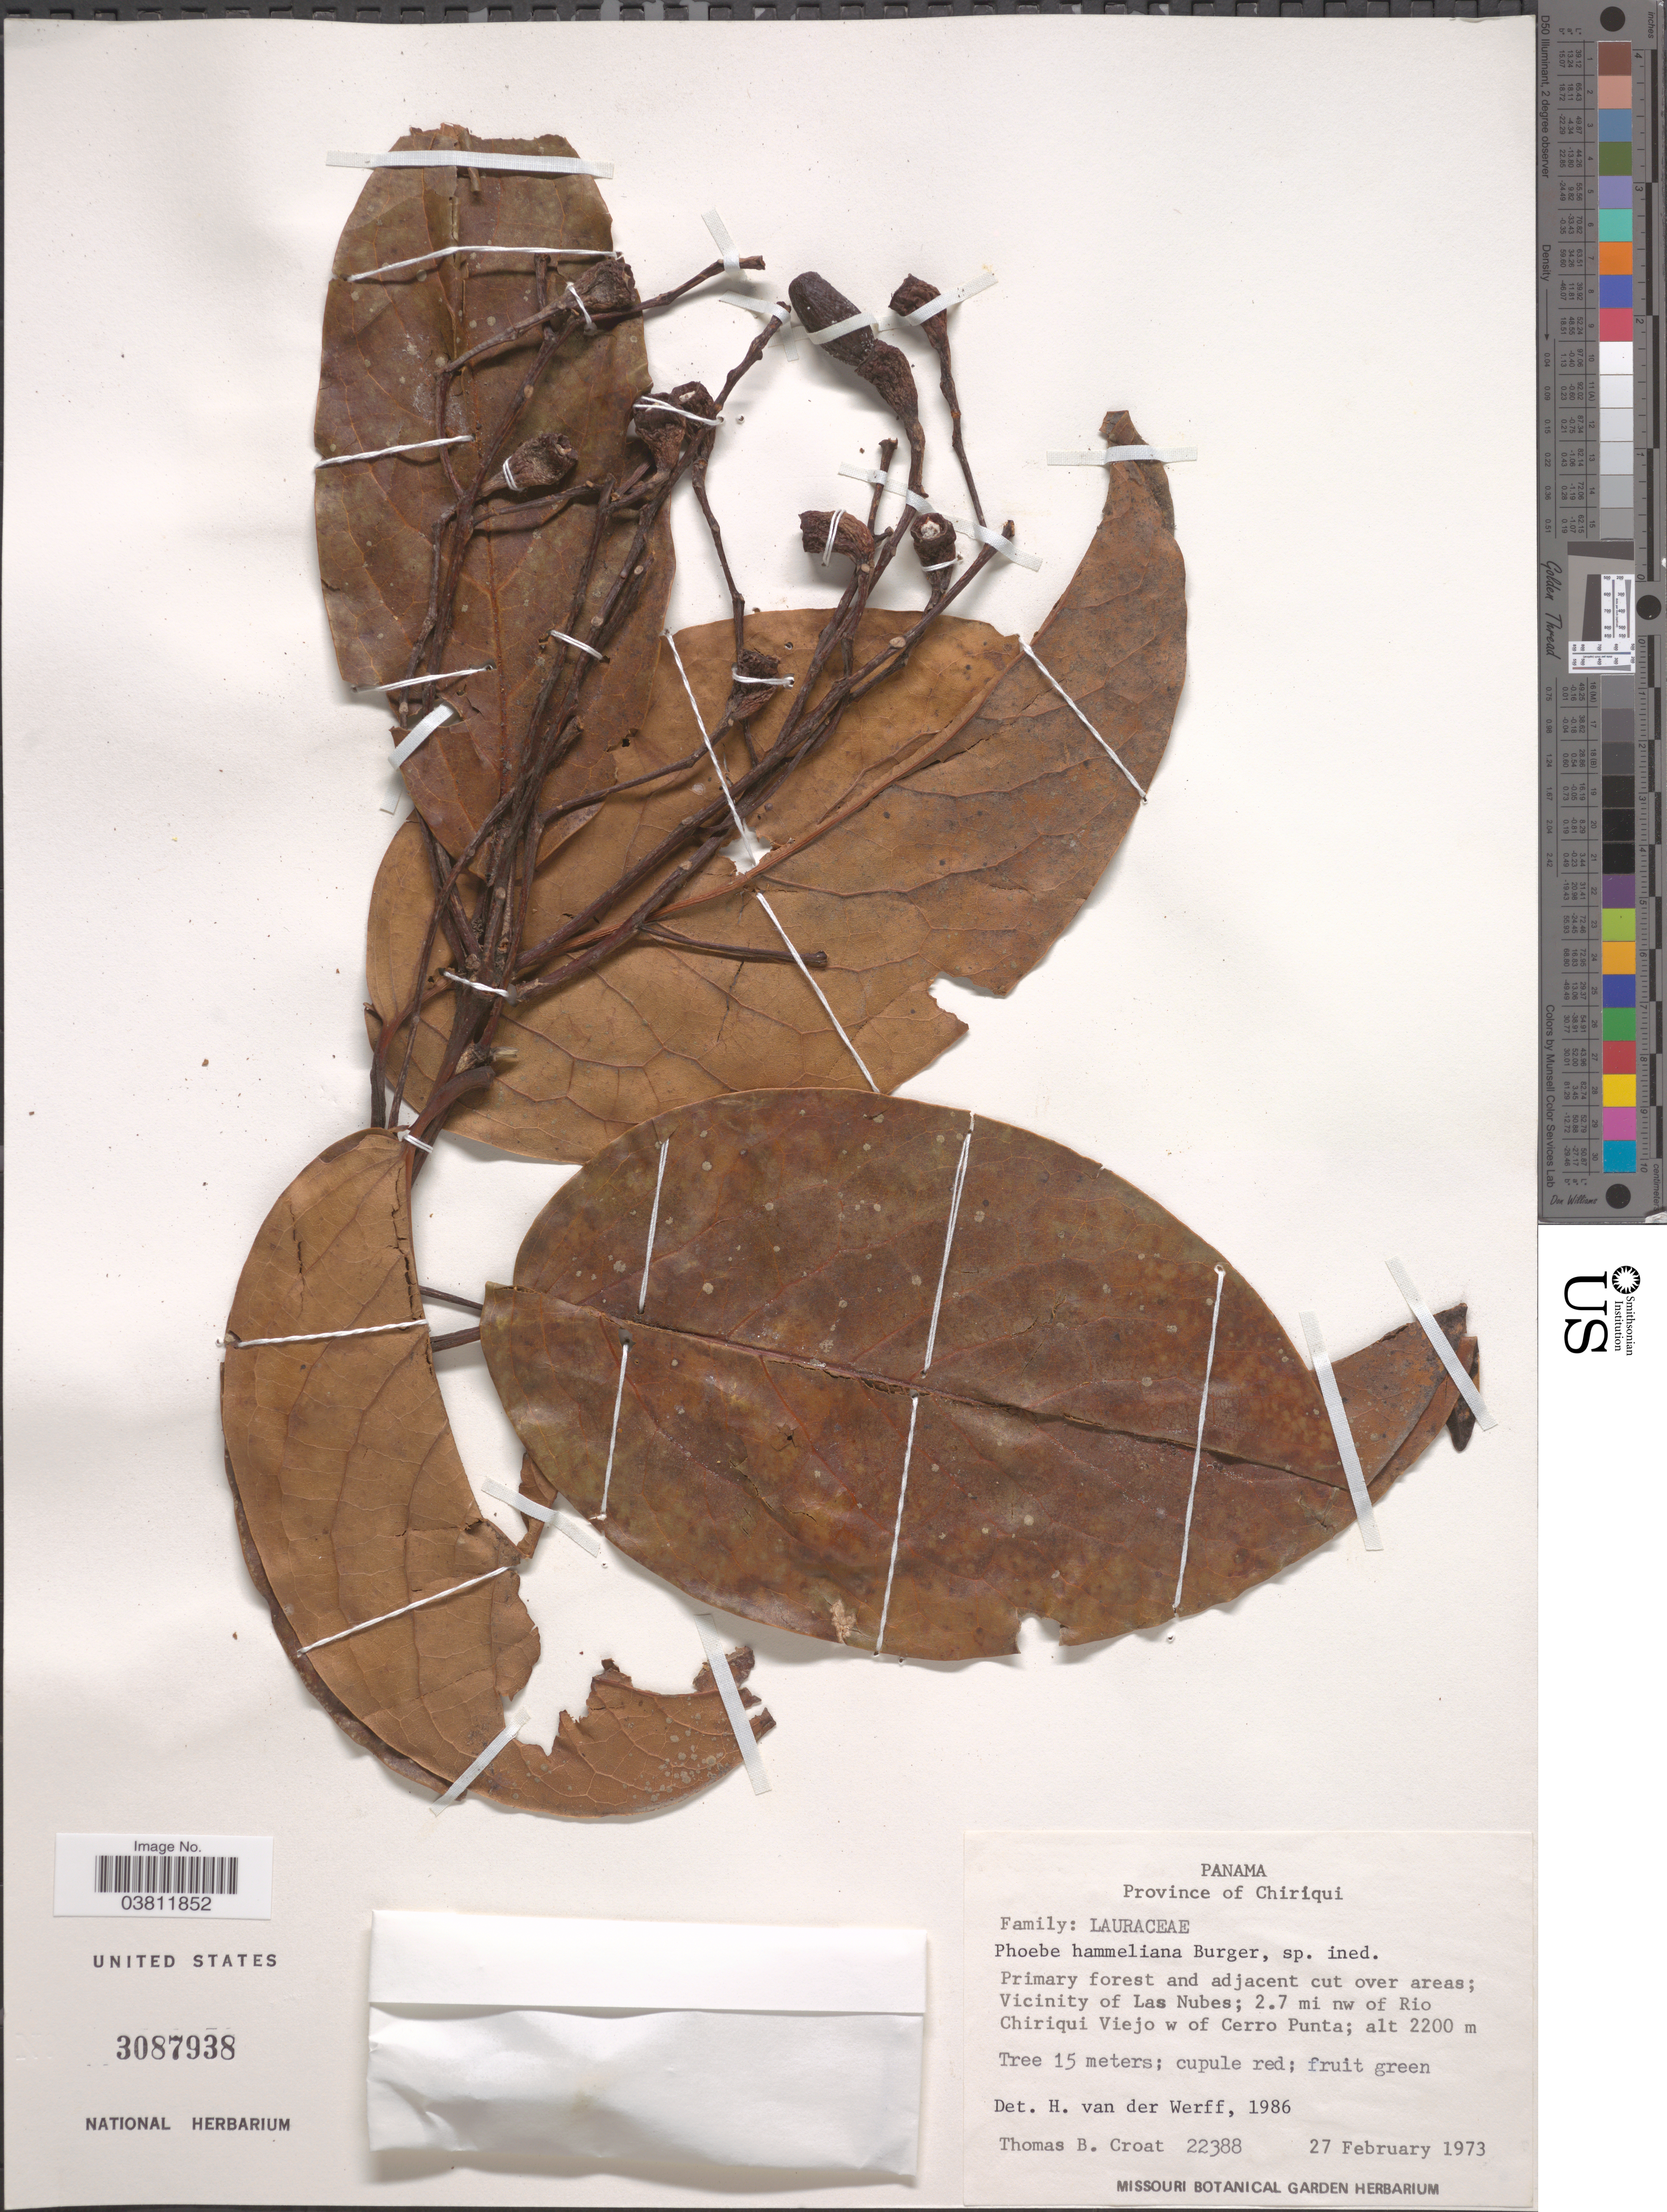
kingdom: Plantae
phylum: Tracheophyta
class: Magnoliopsida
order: Laurales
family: Lauraceae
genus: Phoebe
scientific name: Phoebe hammeliana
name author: W.C. Burger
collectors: T. B. Croat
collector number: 22388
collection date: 1973-02-27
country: Panama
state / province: Chiriqui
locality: Vicinity of Las Nubes; 2.7 mi nw of Rio Chiriqui Viejo w of Cerro Punta.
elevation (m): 2200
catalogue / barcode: US 3087938